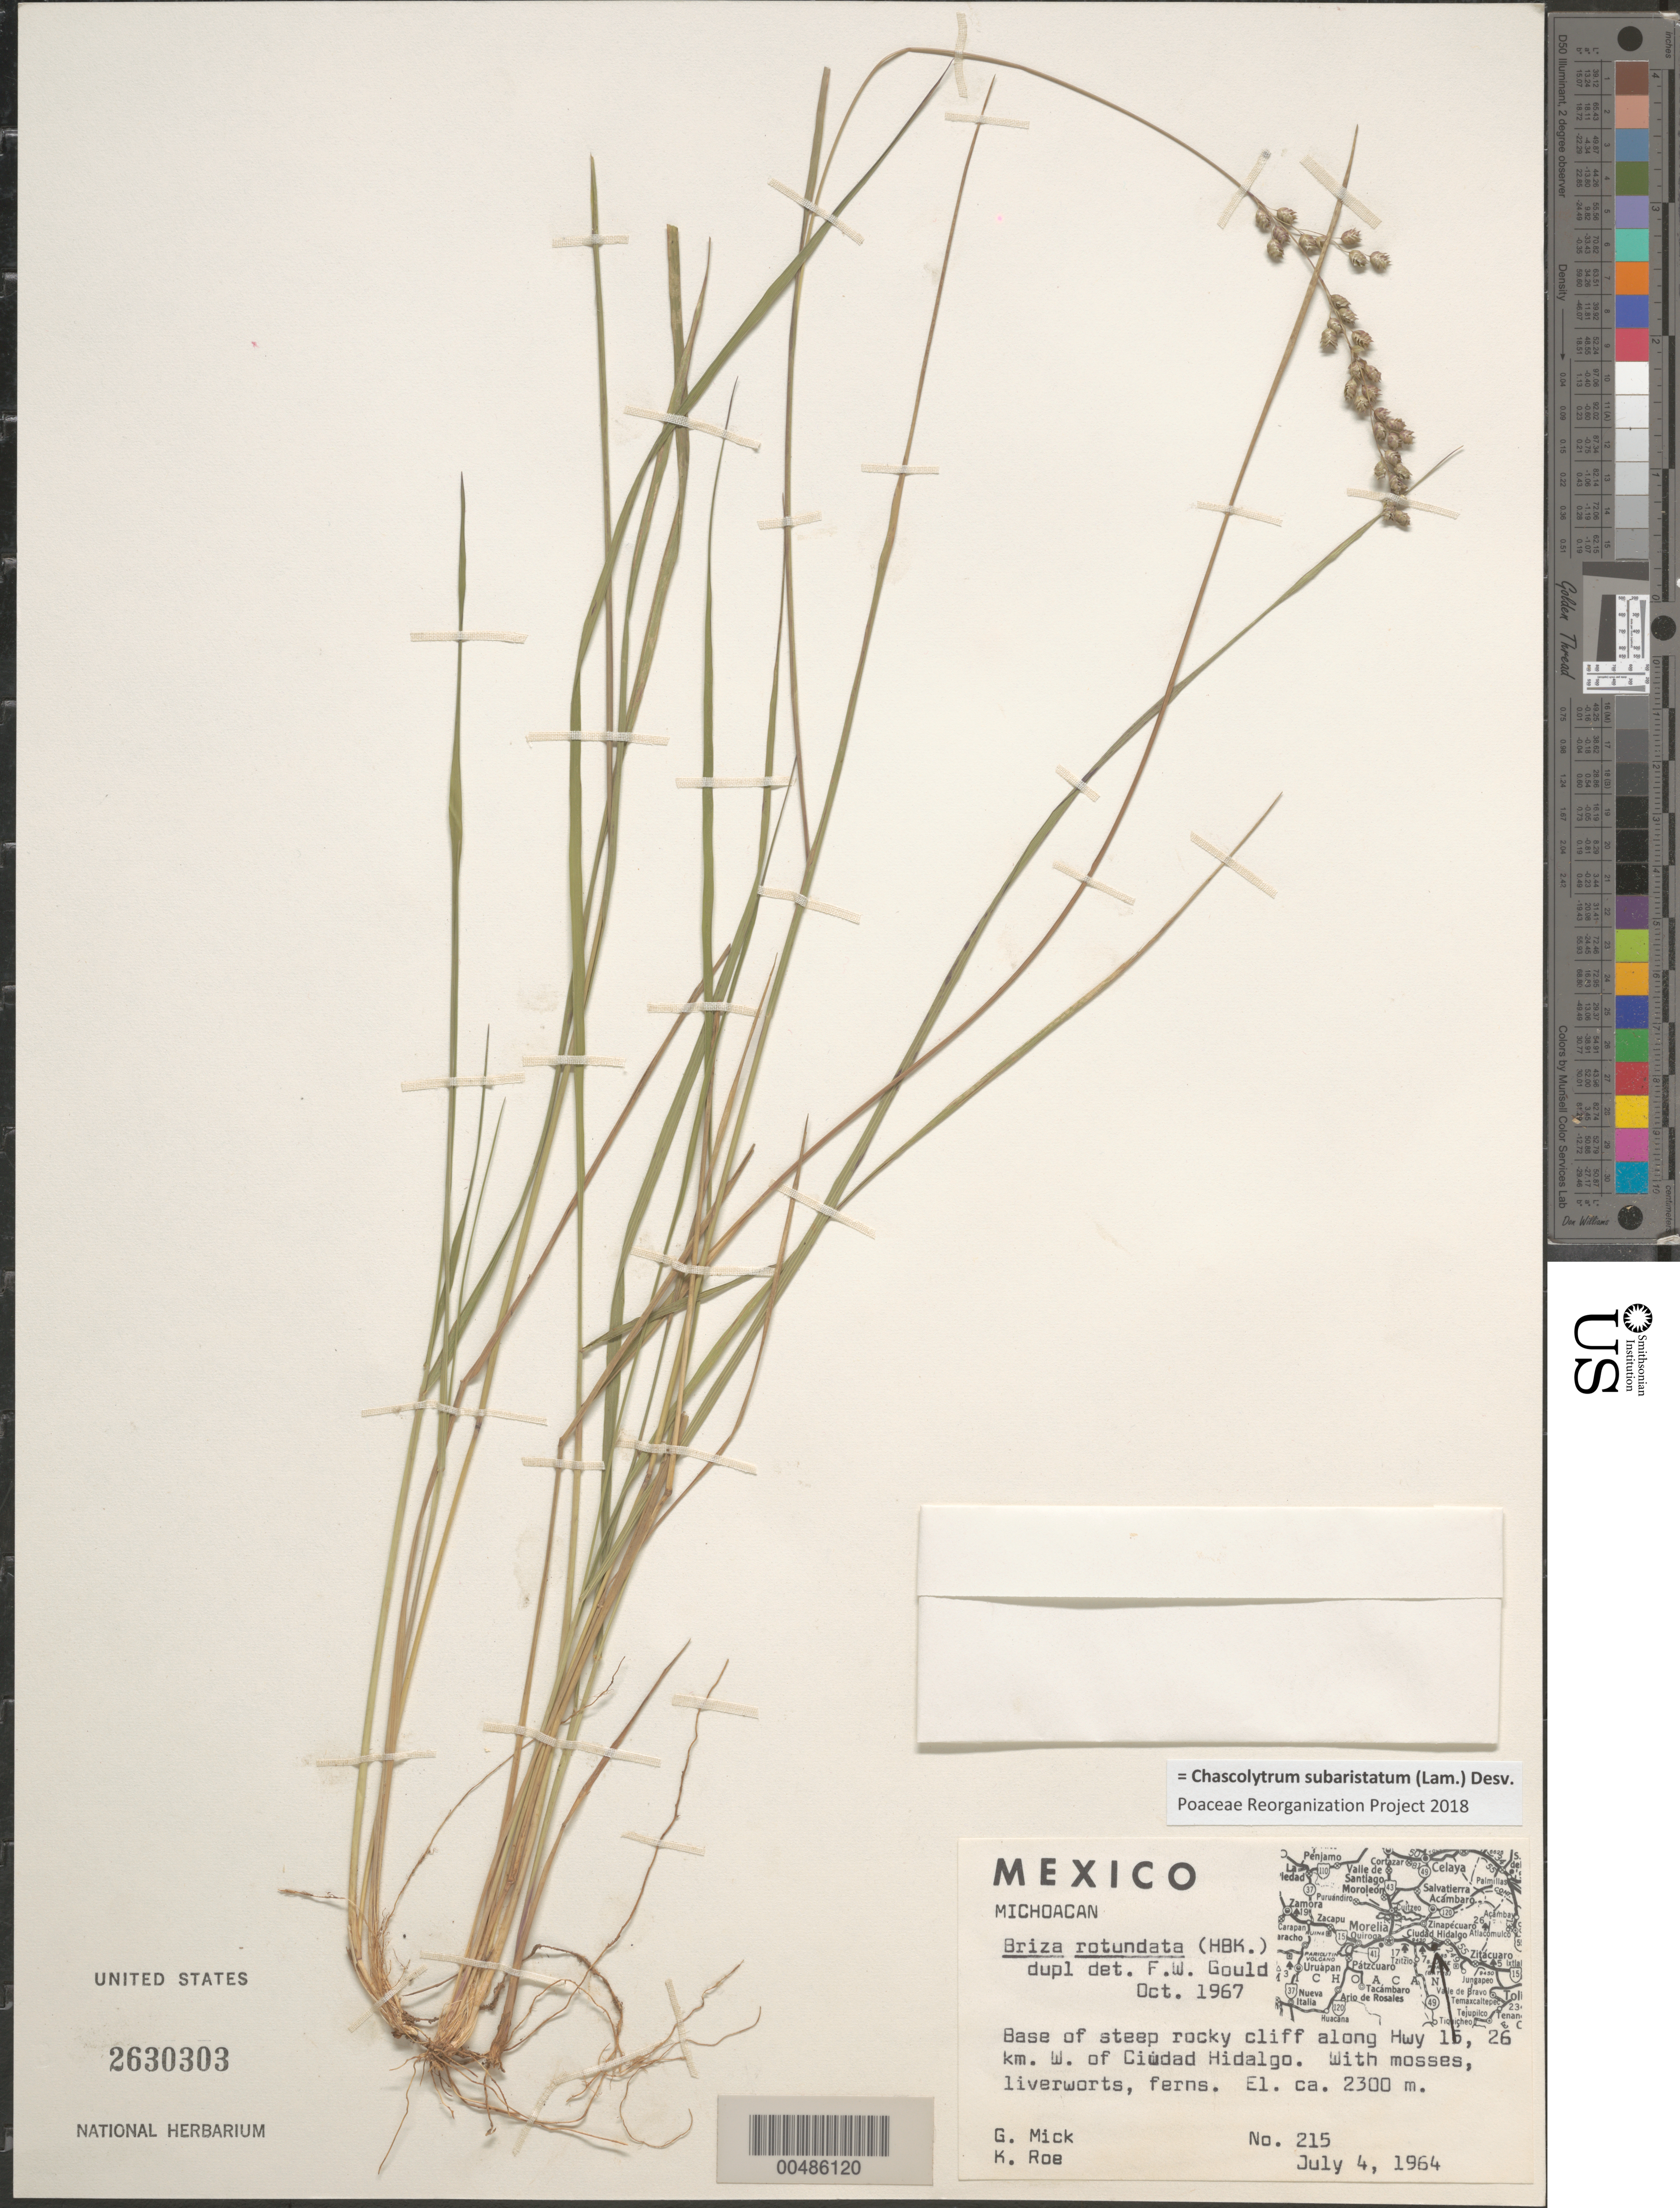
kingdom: Plantae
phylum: Tracheophyta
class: Liliopsida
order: Poales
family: Poaceae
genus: Chascolytrum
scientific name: Chascolytrum subaristatum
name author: (Lam.) Desv.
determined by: Poaceae Reorganization Project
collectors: G. Mick & K. E. Roe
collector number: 215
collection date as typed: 4 Jul 1964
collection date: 1964-07-04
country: Mexico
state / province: Michoacán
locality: Along Hwy 15, 26 km W of Ciudad Hidalgo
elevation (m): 2300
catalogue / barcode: US 2630303